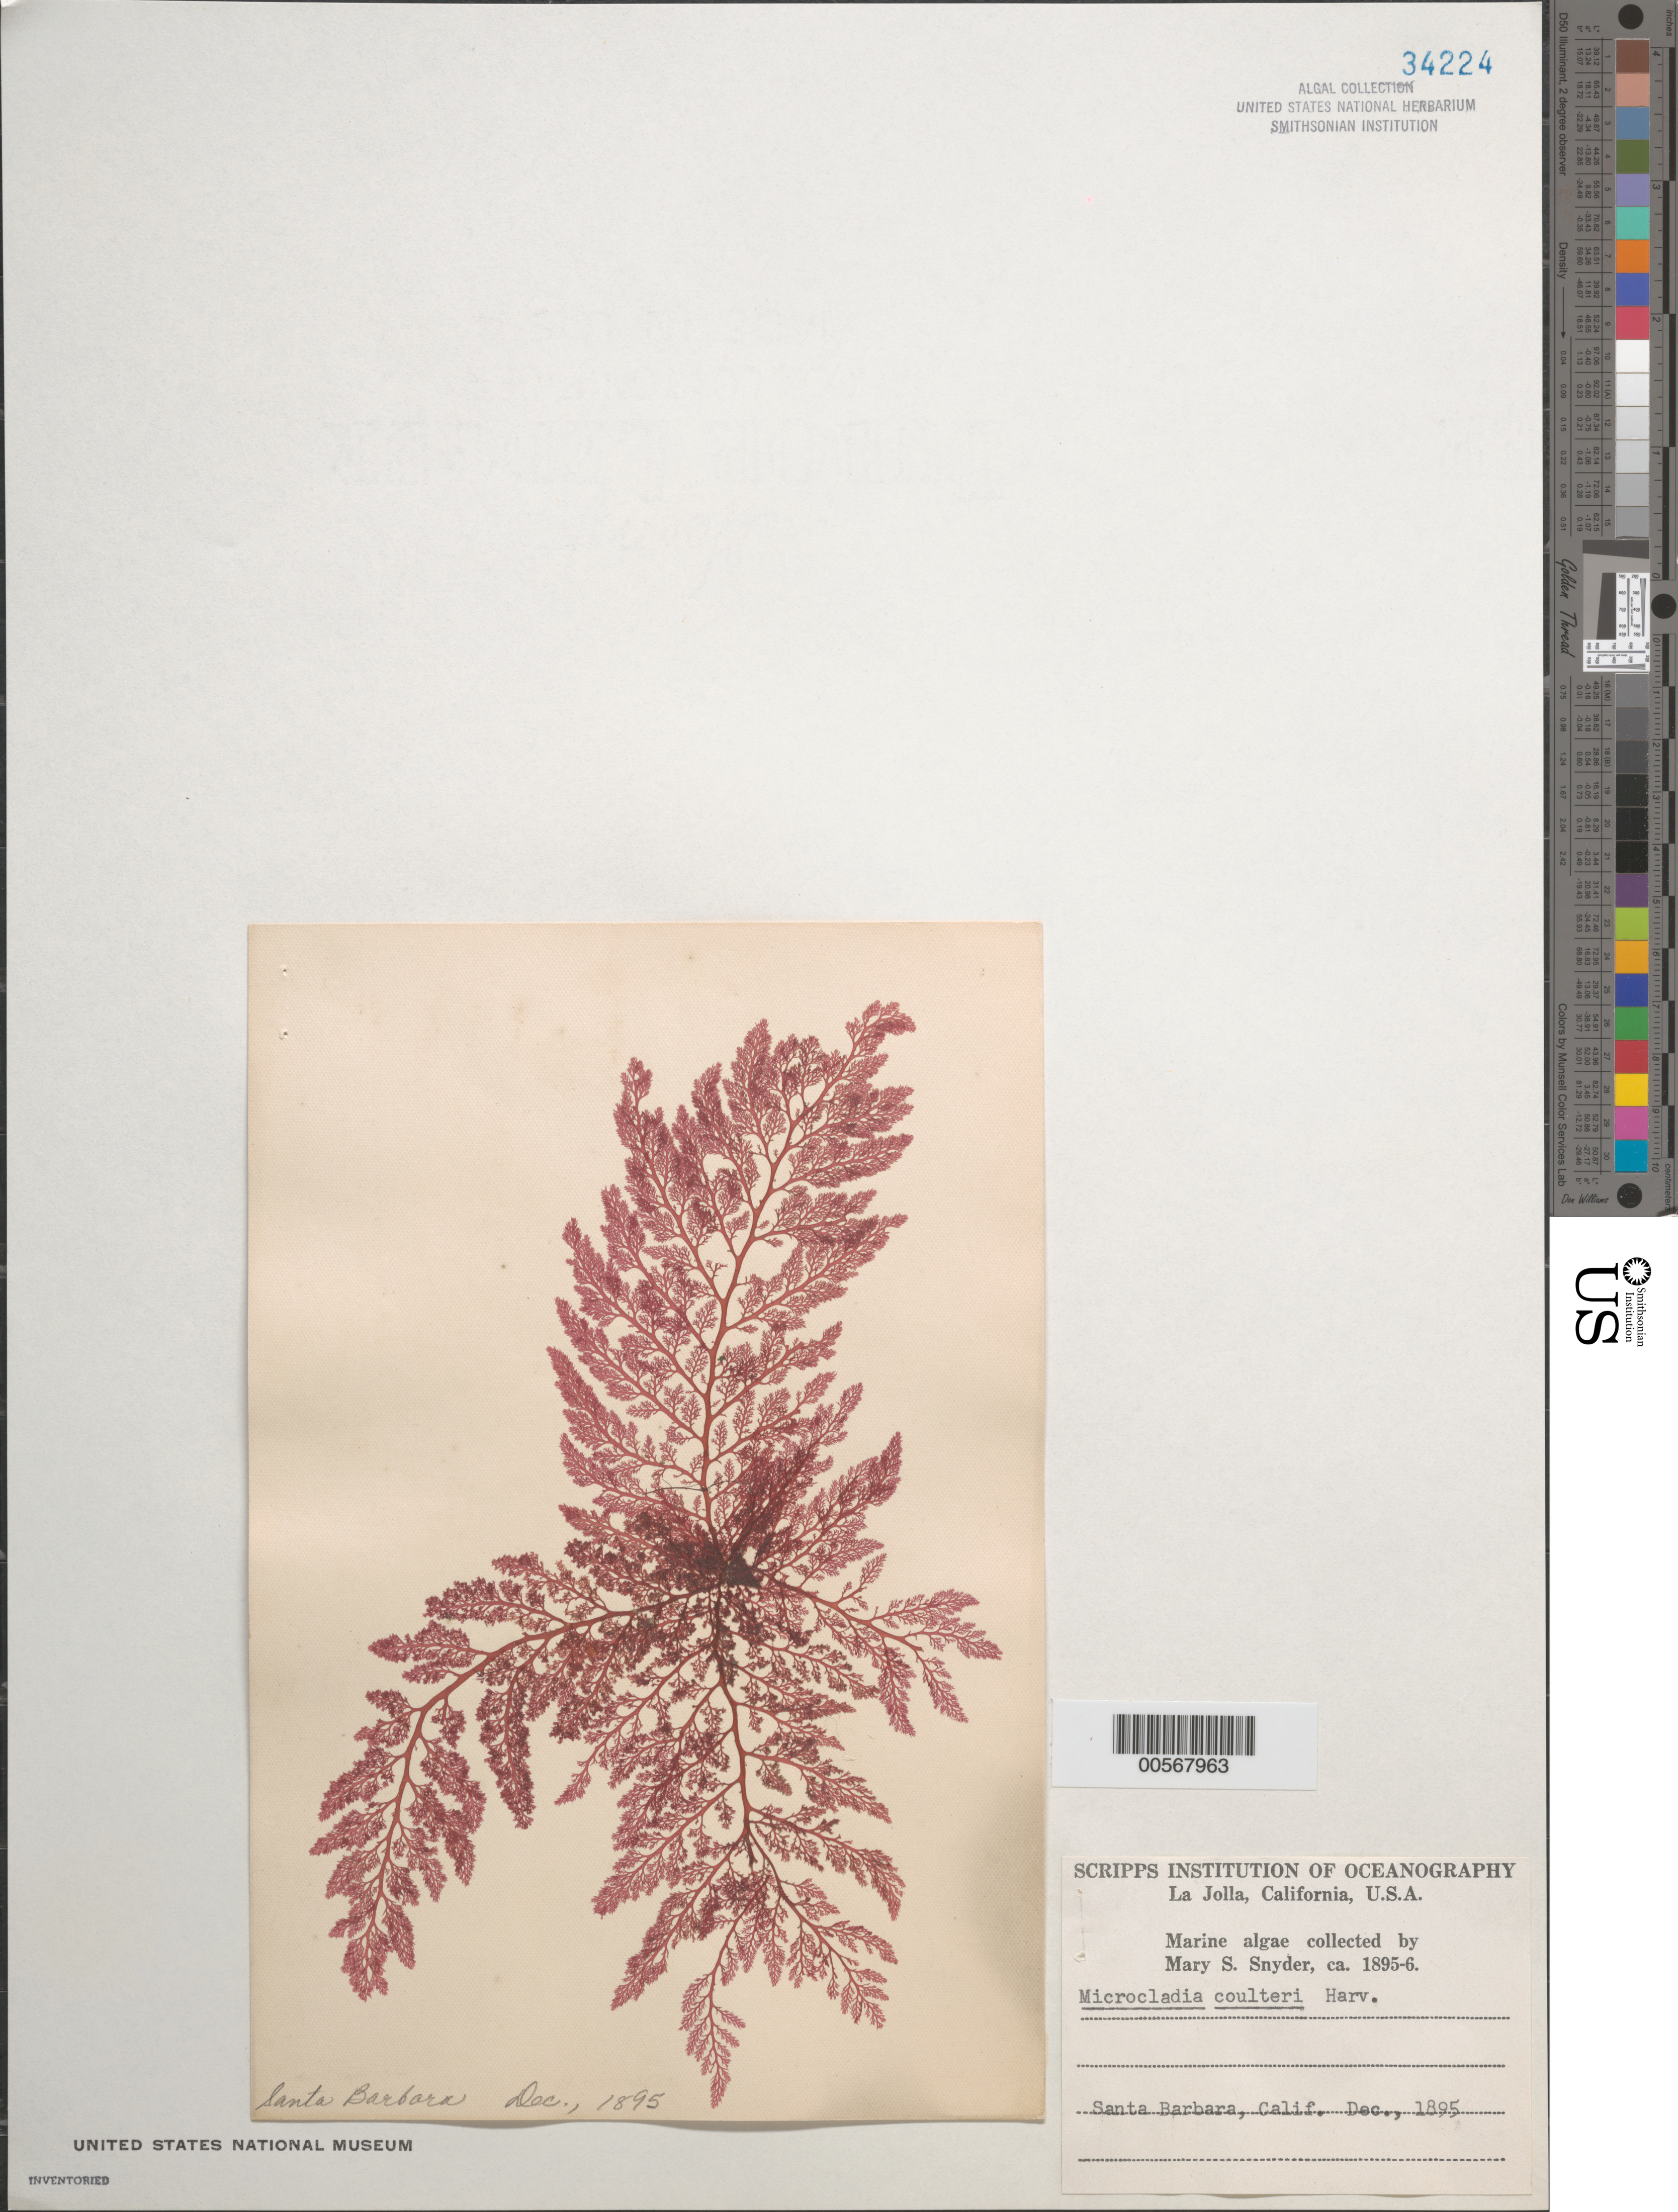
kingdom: Plantae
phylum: Rhodophyta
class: Florideophyceae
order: Ceramiales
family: Ceramiaceae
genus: Microcladia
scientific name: Microcladia coulteri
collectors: M. Snyder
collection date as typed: Dec 1895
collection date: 1895-12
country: United States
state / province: California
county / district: Santa Barbara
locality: Santa Barbara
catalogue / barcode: US 34224